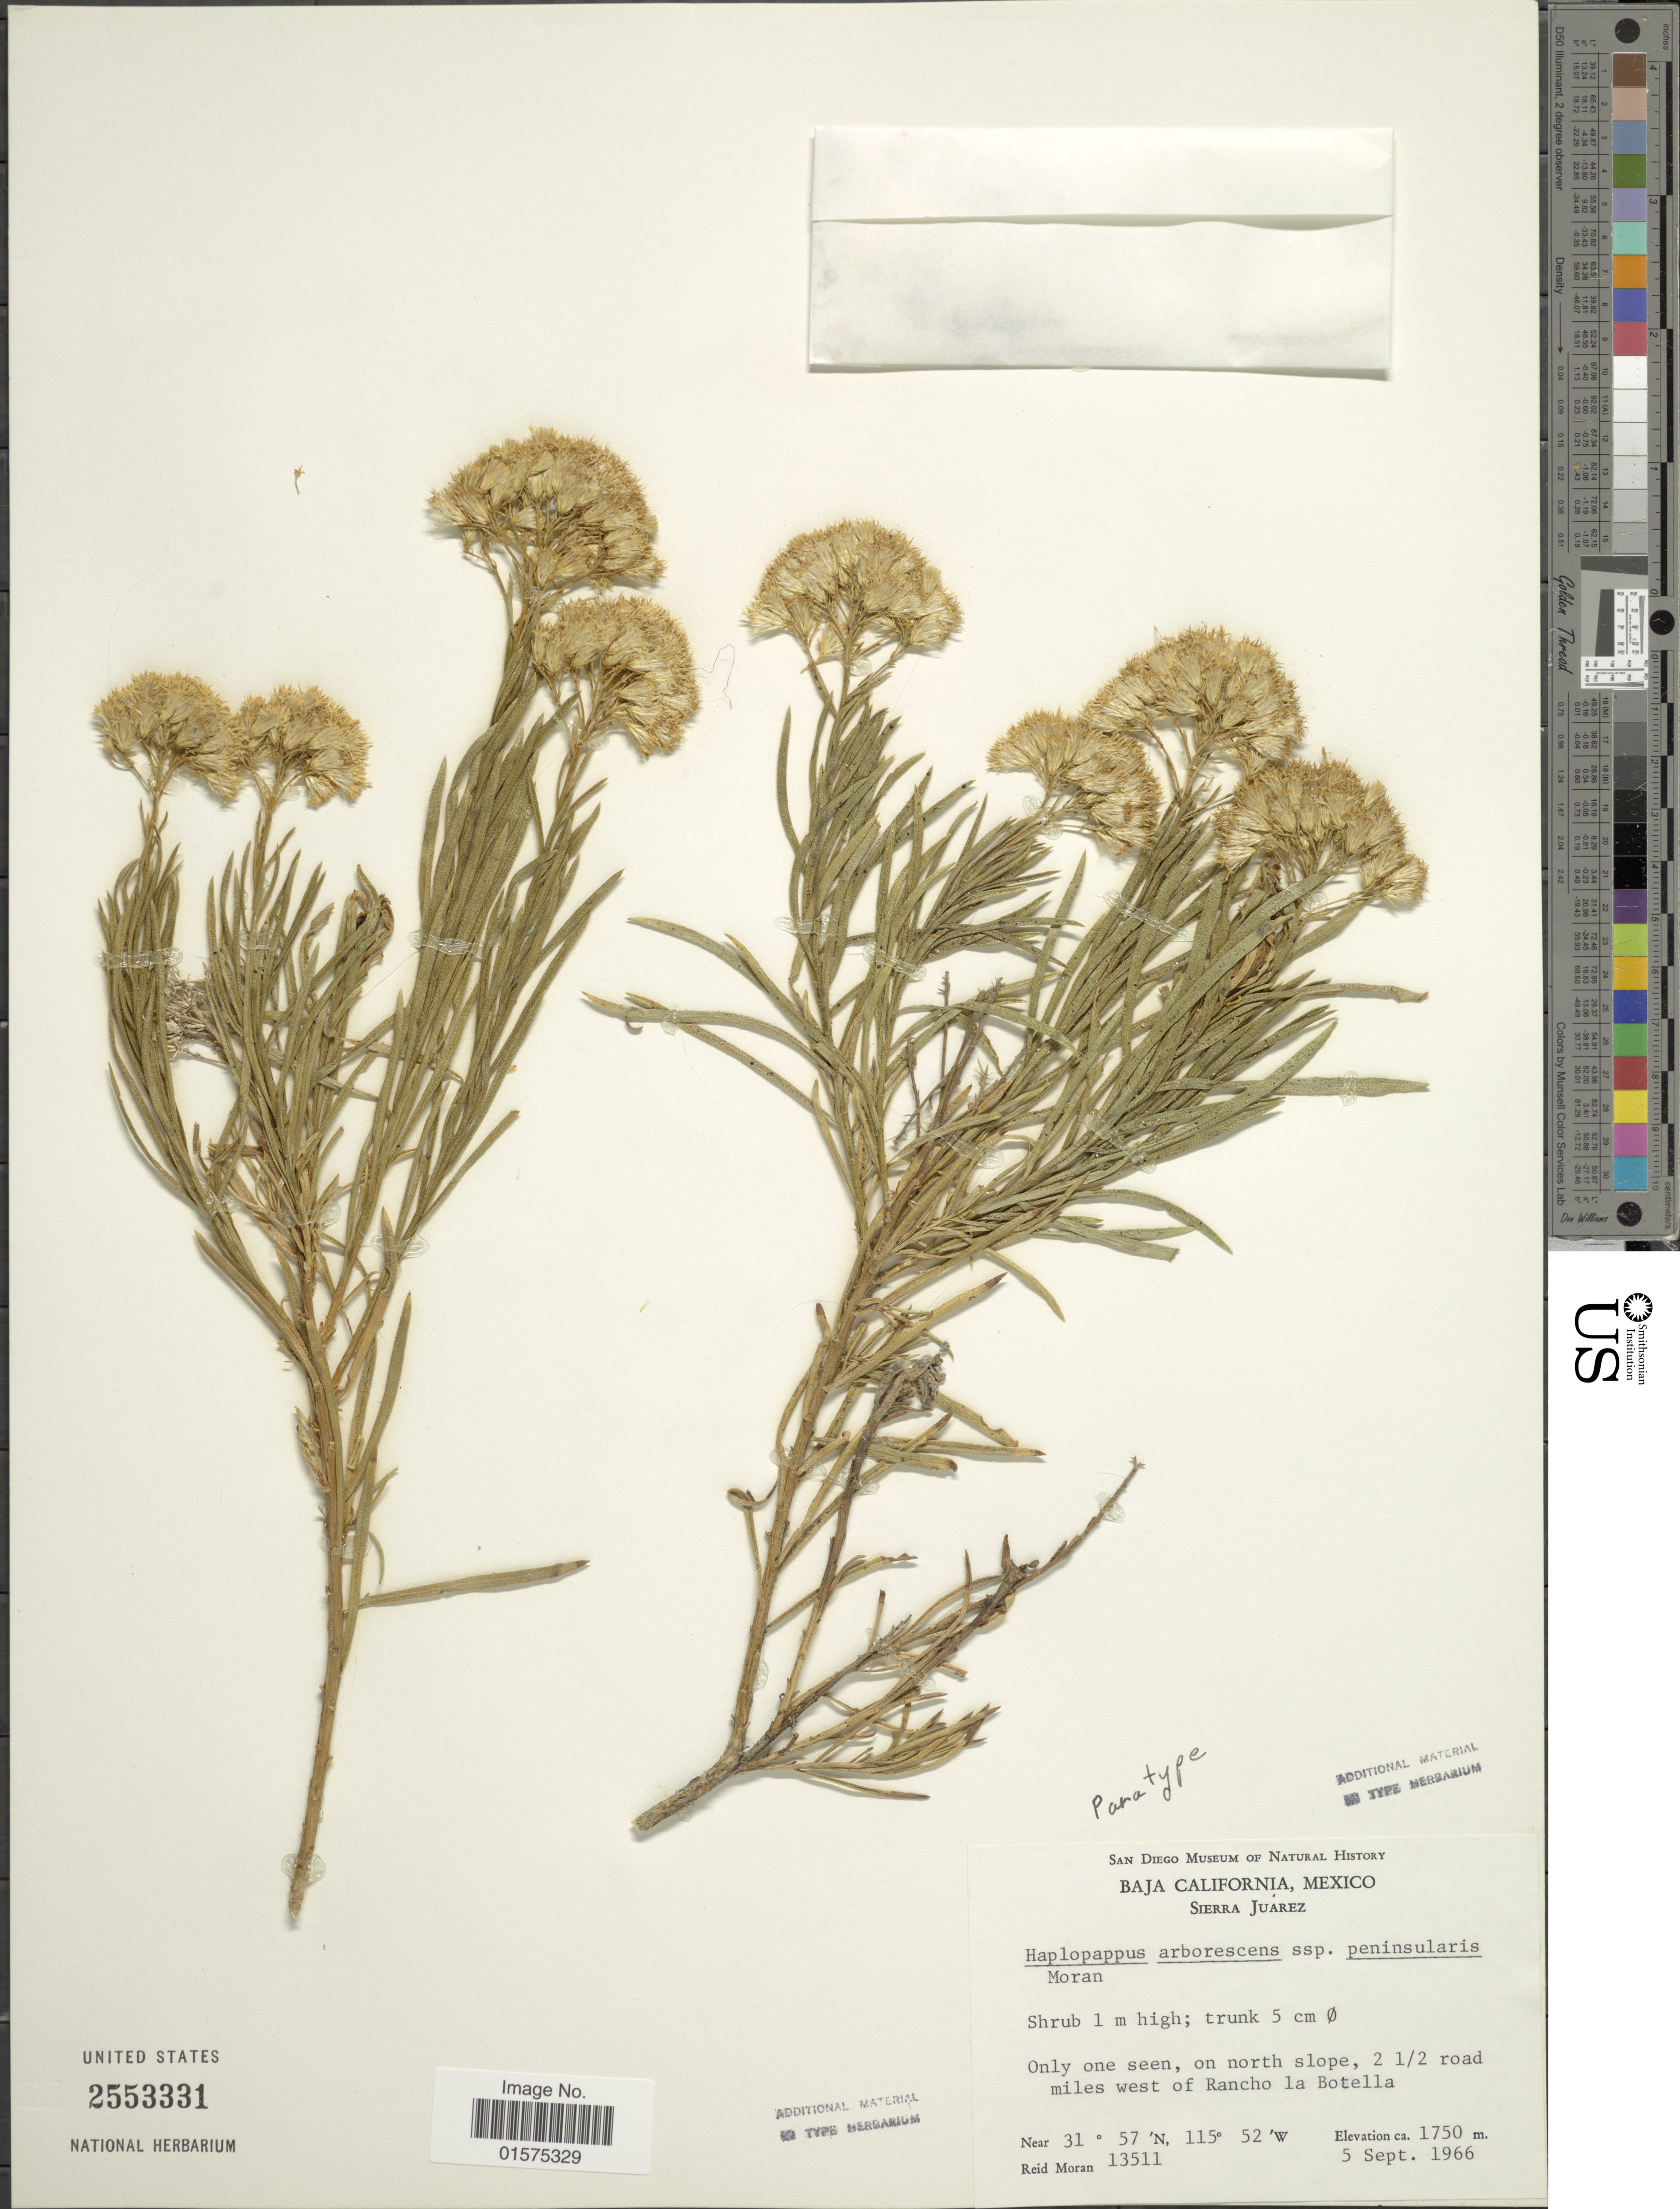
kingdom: Plantae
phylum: Tracheophyta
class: Magnoliopsida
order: Asterales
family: Asteraceae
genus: Ericameria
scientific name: Ericameria parishii var. peninsularis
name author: (Moran) G.L. Nesom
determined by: Urbatsch, Lowell E., Curator (LSU), Louisiana State University (UNITED STATES)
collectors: R. V. Moran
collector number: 13511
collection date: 1966-09-05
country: Mexico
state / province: Baja California Sur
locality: Sierra Juarez. 2 1/2 road miles west of Rancho la Botella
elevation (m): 1750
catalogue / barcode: US 2553331